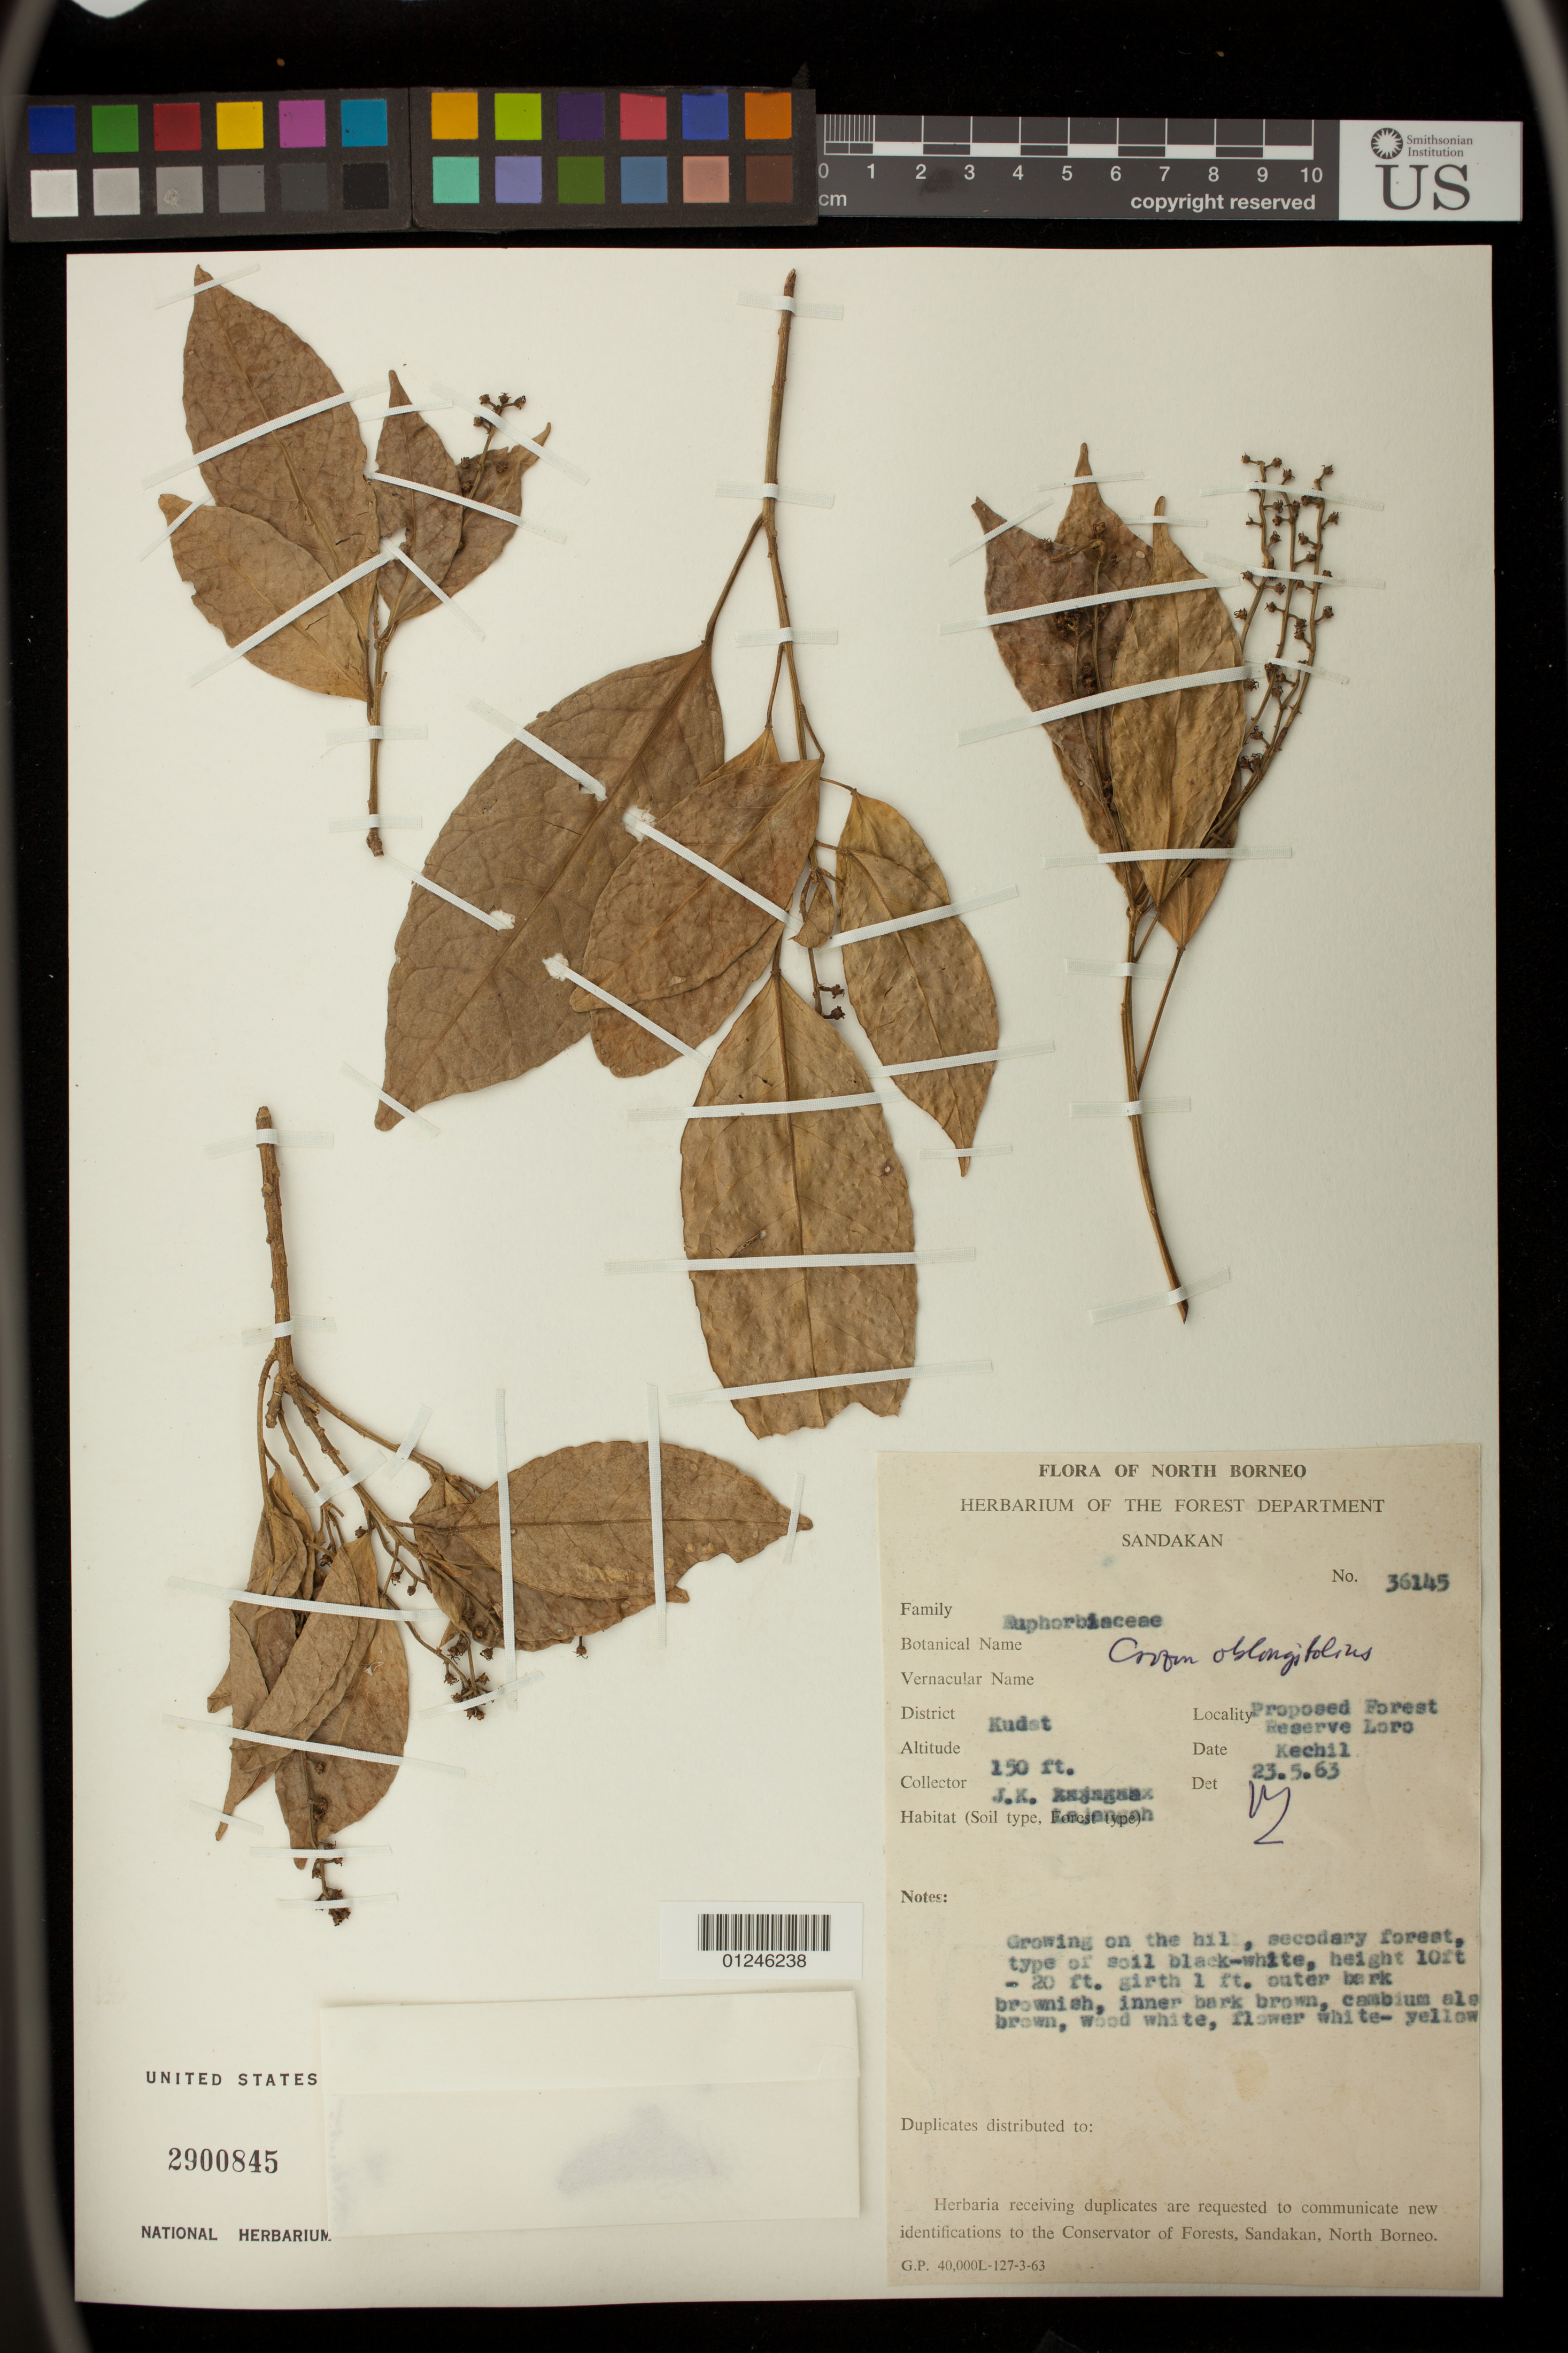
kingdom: Plantae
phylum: Tracheophyta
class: Magnoliopsida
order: Malpighiales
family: Euphorbiaceae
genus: Croton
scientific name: Croton oblongifolius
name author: Roxb.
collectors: J.K. Lajangah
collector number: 36145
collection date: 1963-05-23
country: Malaysia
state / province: Sabah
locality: Kudat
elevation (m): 46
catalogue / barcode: US 2900845